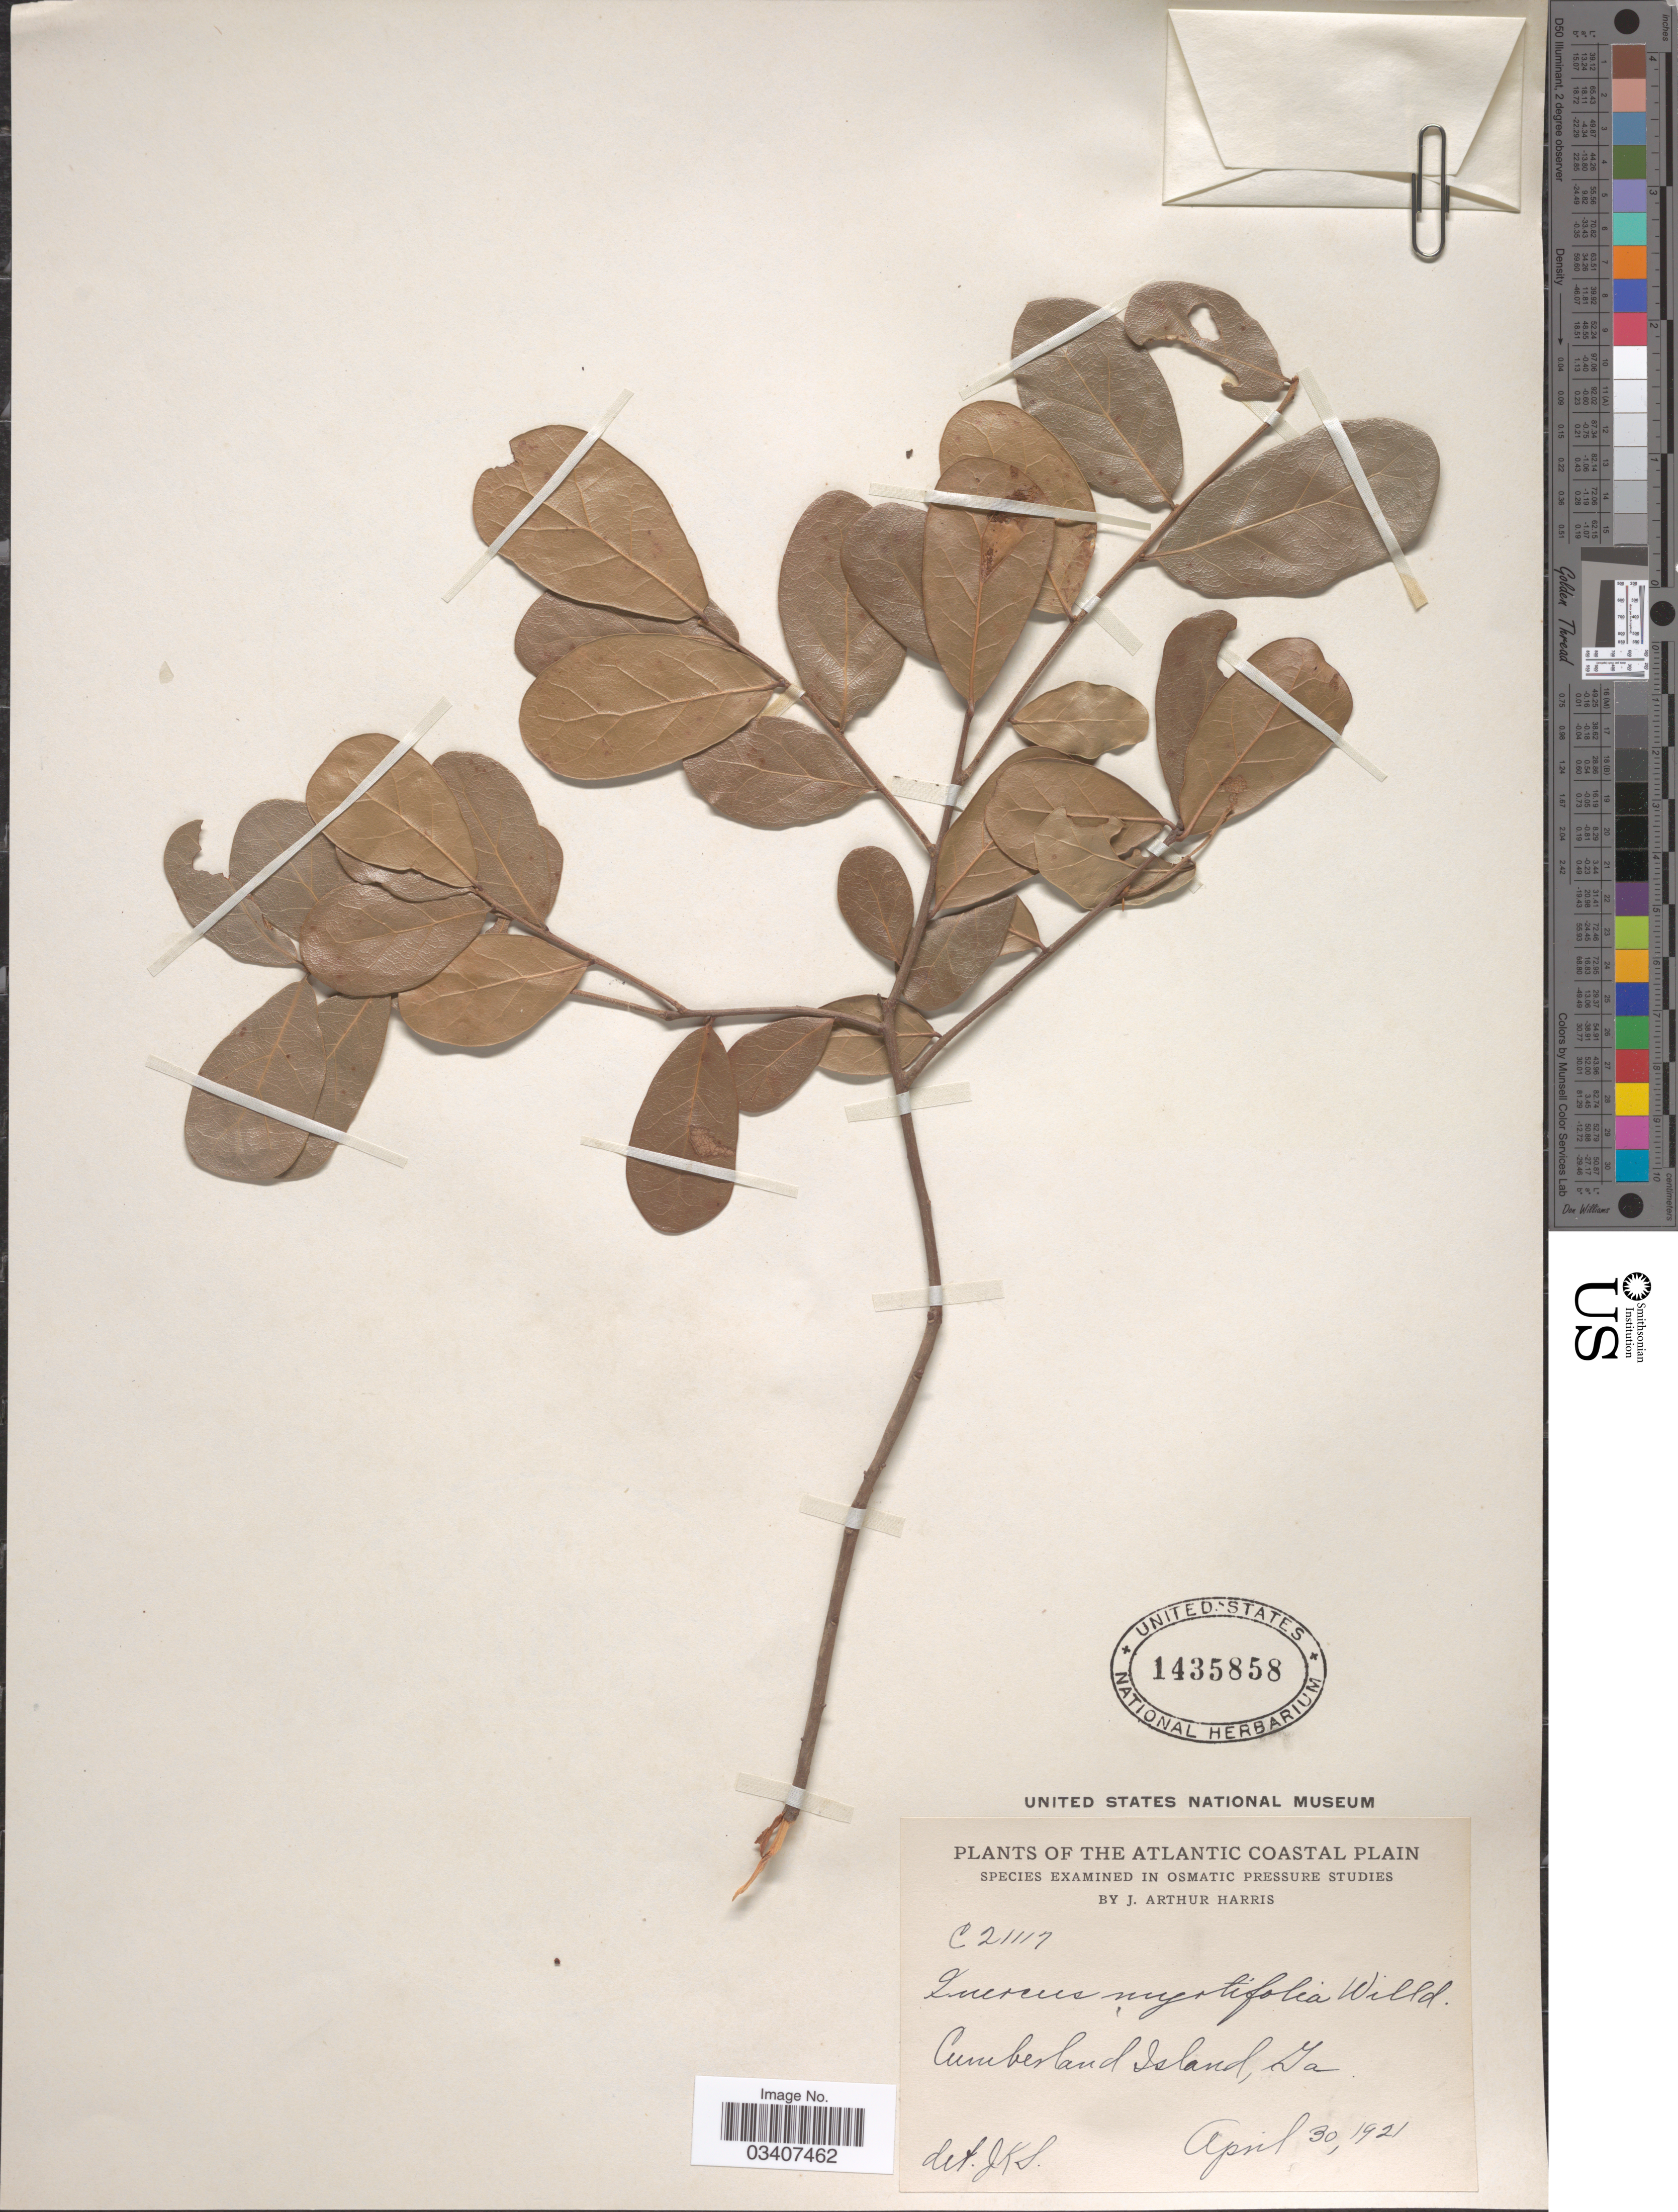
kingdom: Plantae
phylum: Tracheophyta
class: Magnoliopsida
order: Fagales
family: Fagaceae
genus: Quercus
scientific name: Quercus myrtifolia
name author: Willd.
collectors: J. A. Harris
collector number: C21117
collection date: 1921-04-30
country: United States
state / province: Georgia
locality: The Atlantic Coastal Plain. Cumberland Island.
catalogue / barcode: US 1435858